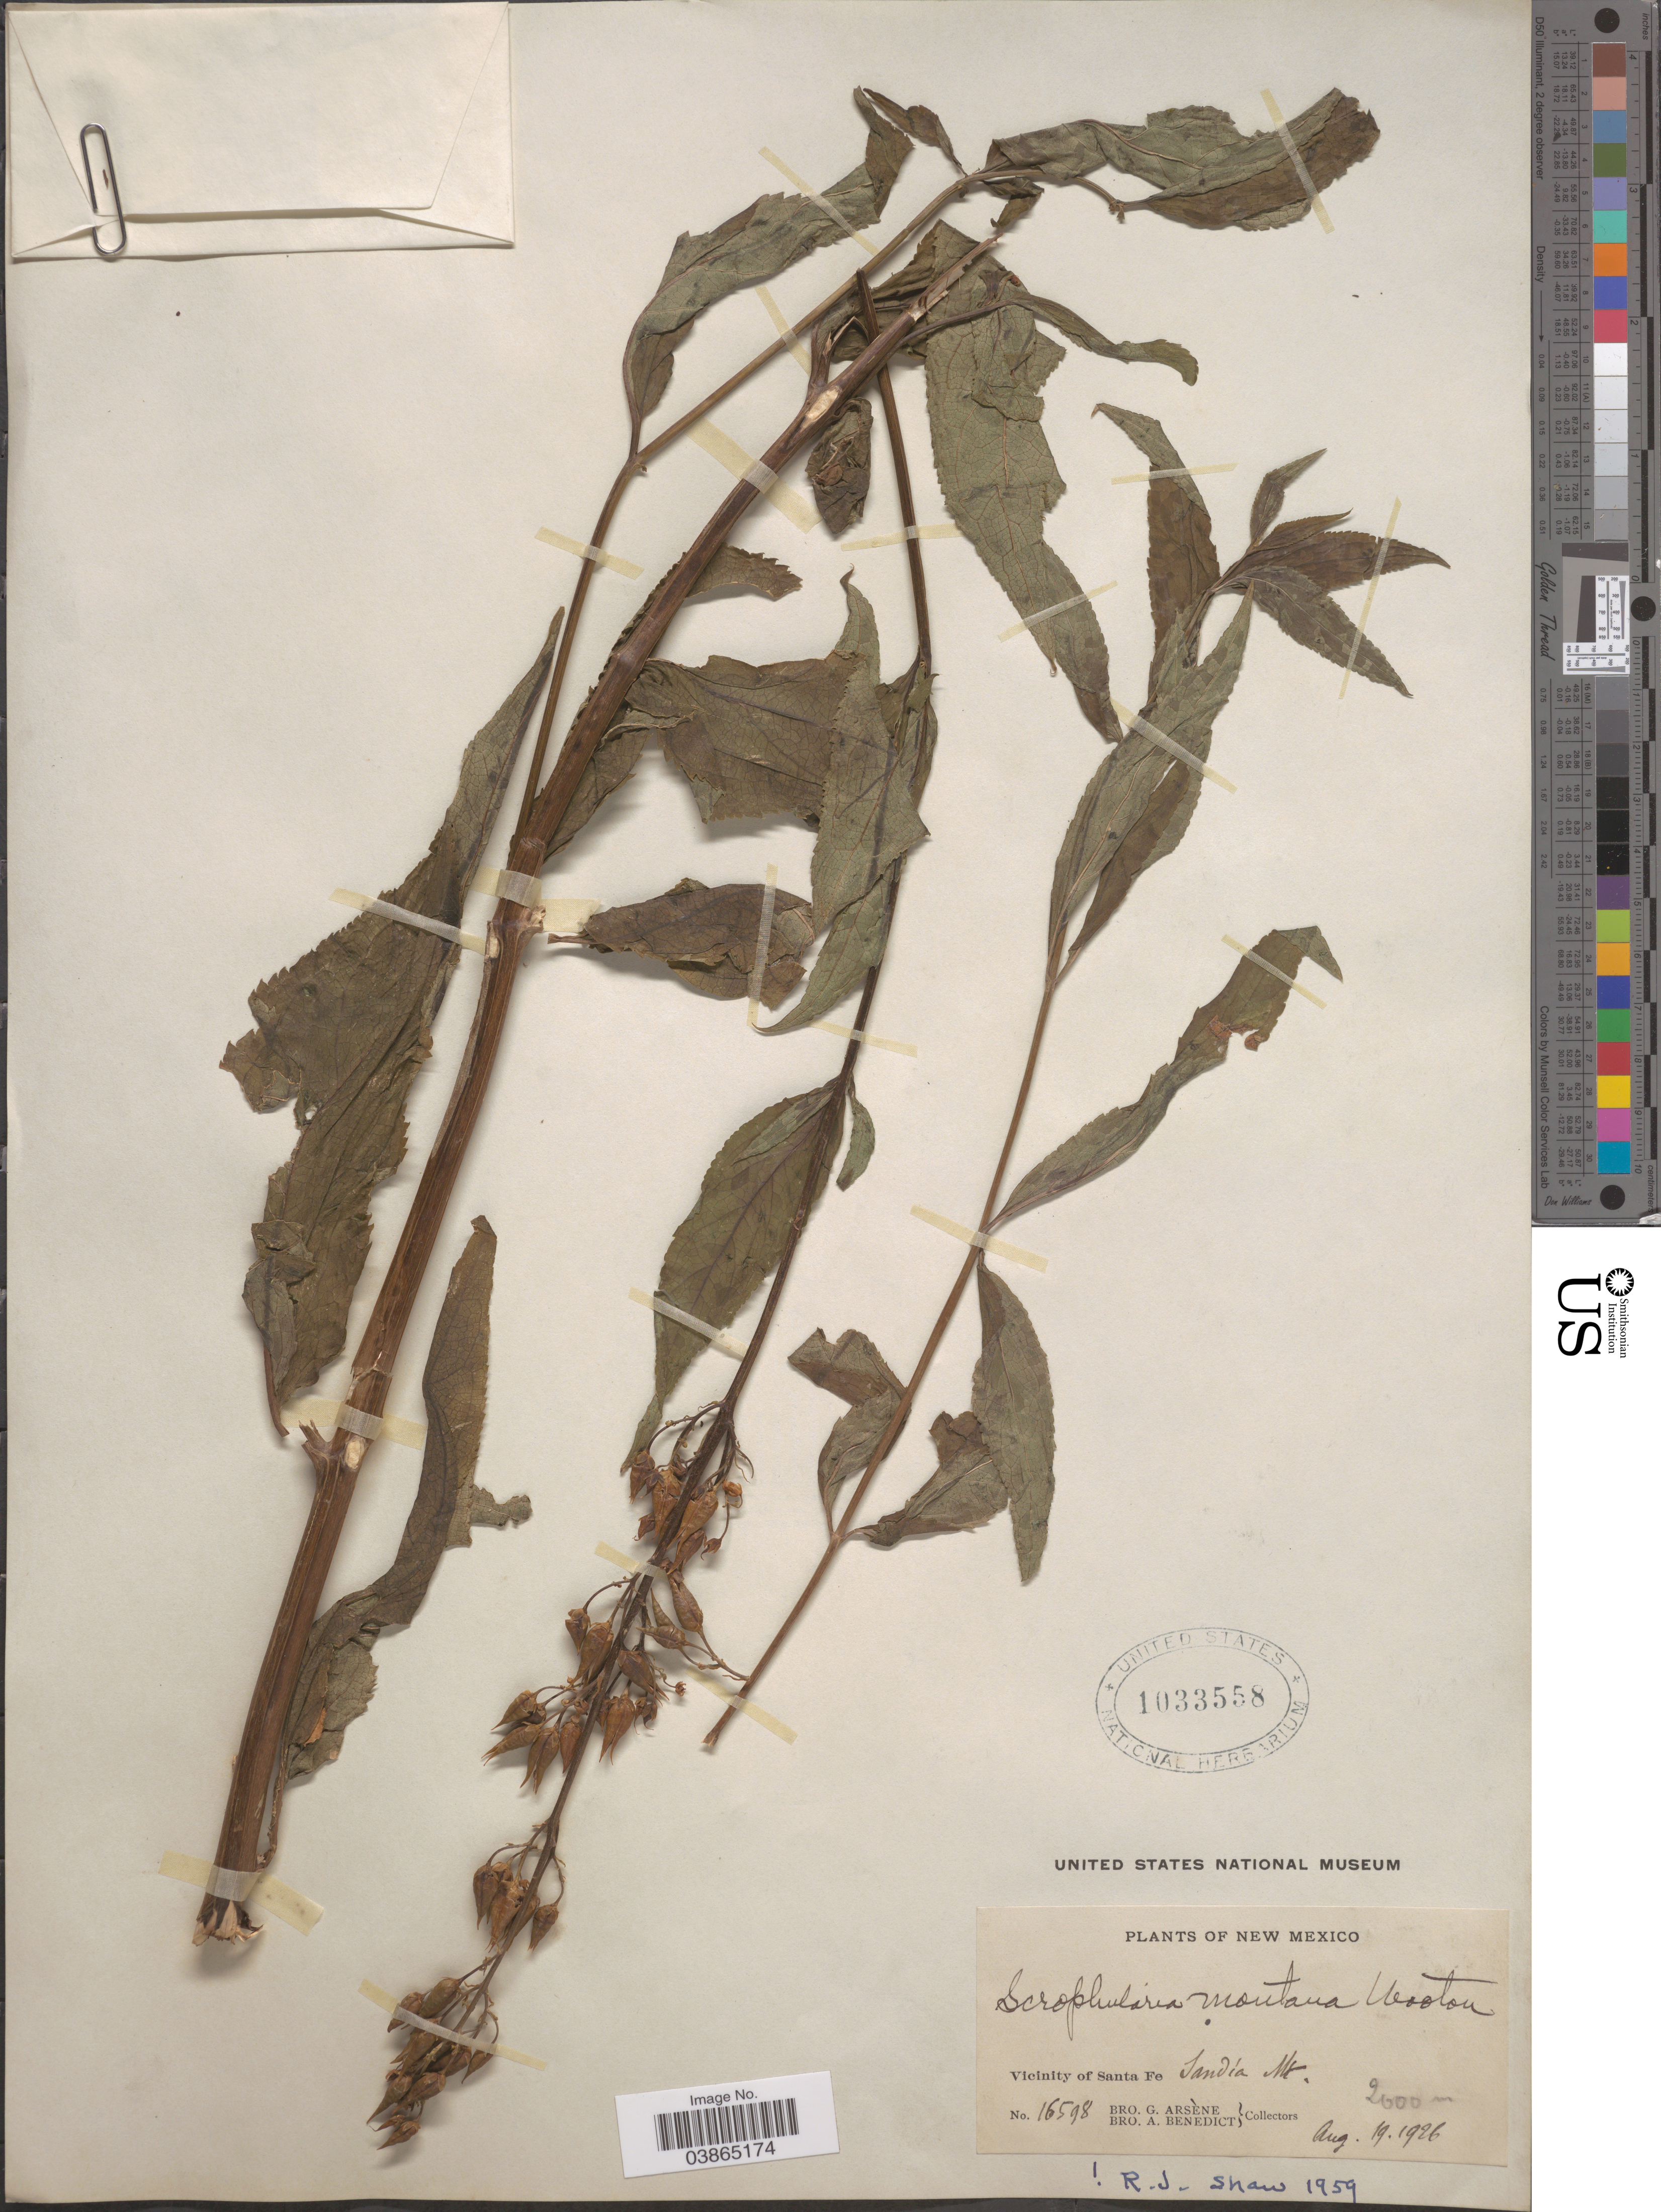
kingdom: Plantae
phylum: Tracheophyta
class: Magnoliopsida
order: Lamiales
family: Scrophulariaceae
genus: Scrophularia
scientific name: Scrophularia montana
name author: Wooton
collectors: Bro. G. Arsène & Bro. A. Benedict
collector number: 16598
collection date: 1926-08-19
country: United States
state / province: New Mexico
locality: Vicinity of Santa Fe. Sandía Mt.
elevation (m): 2000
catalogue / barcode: US 1033558